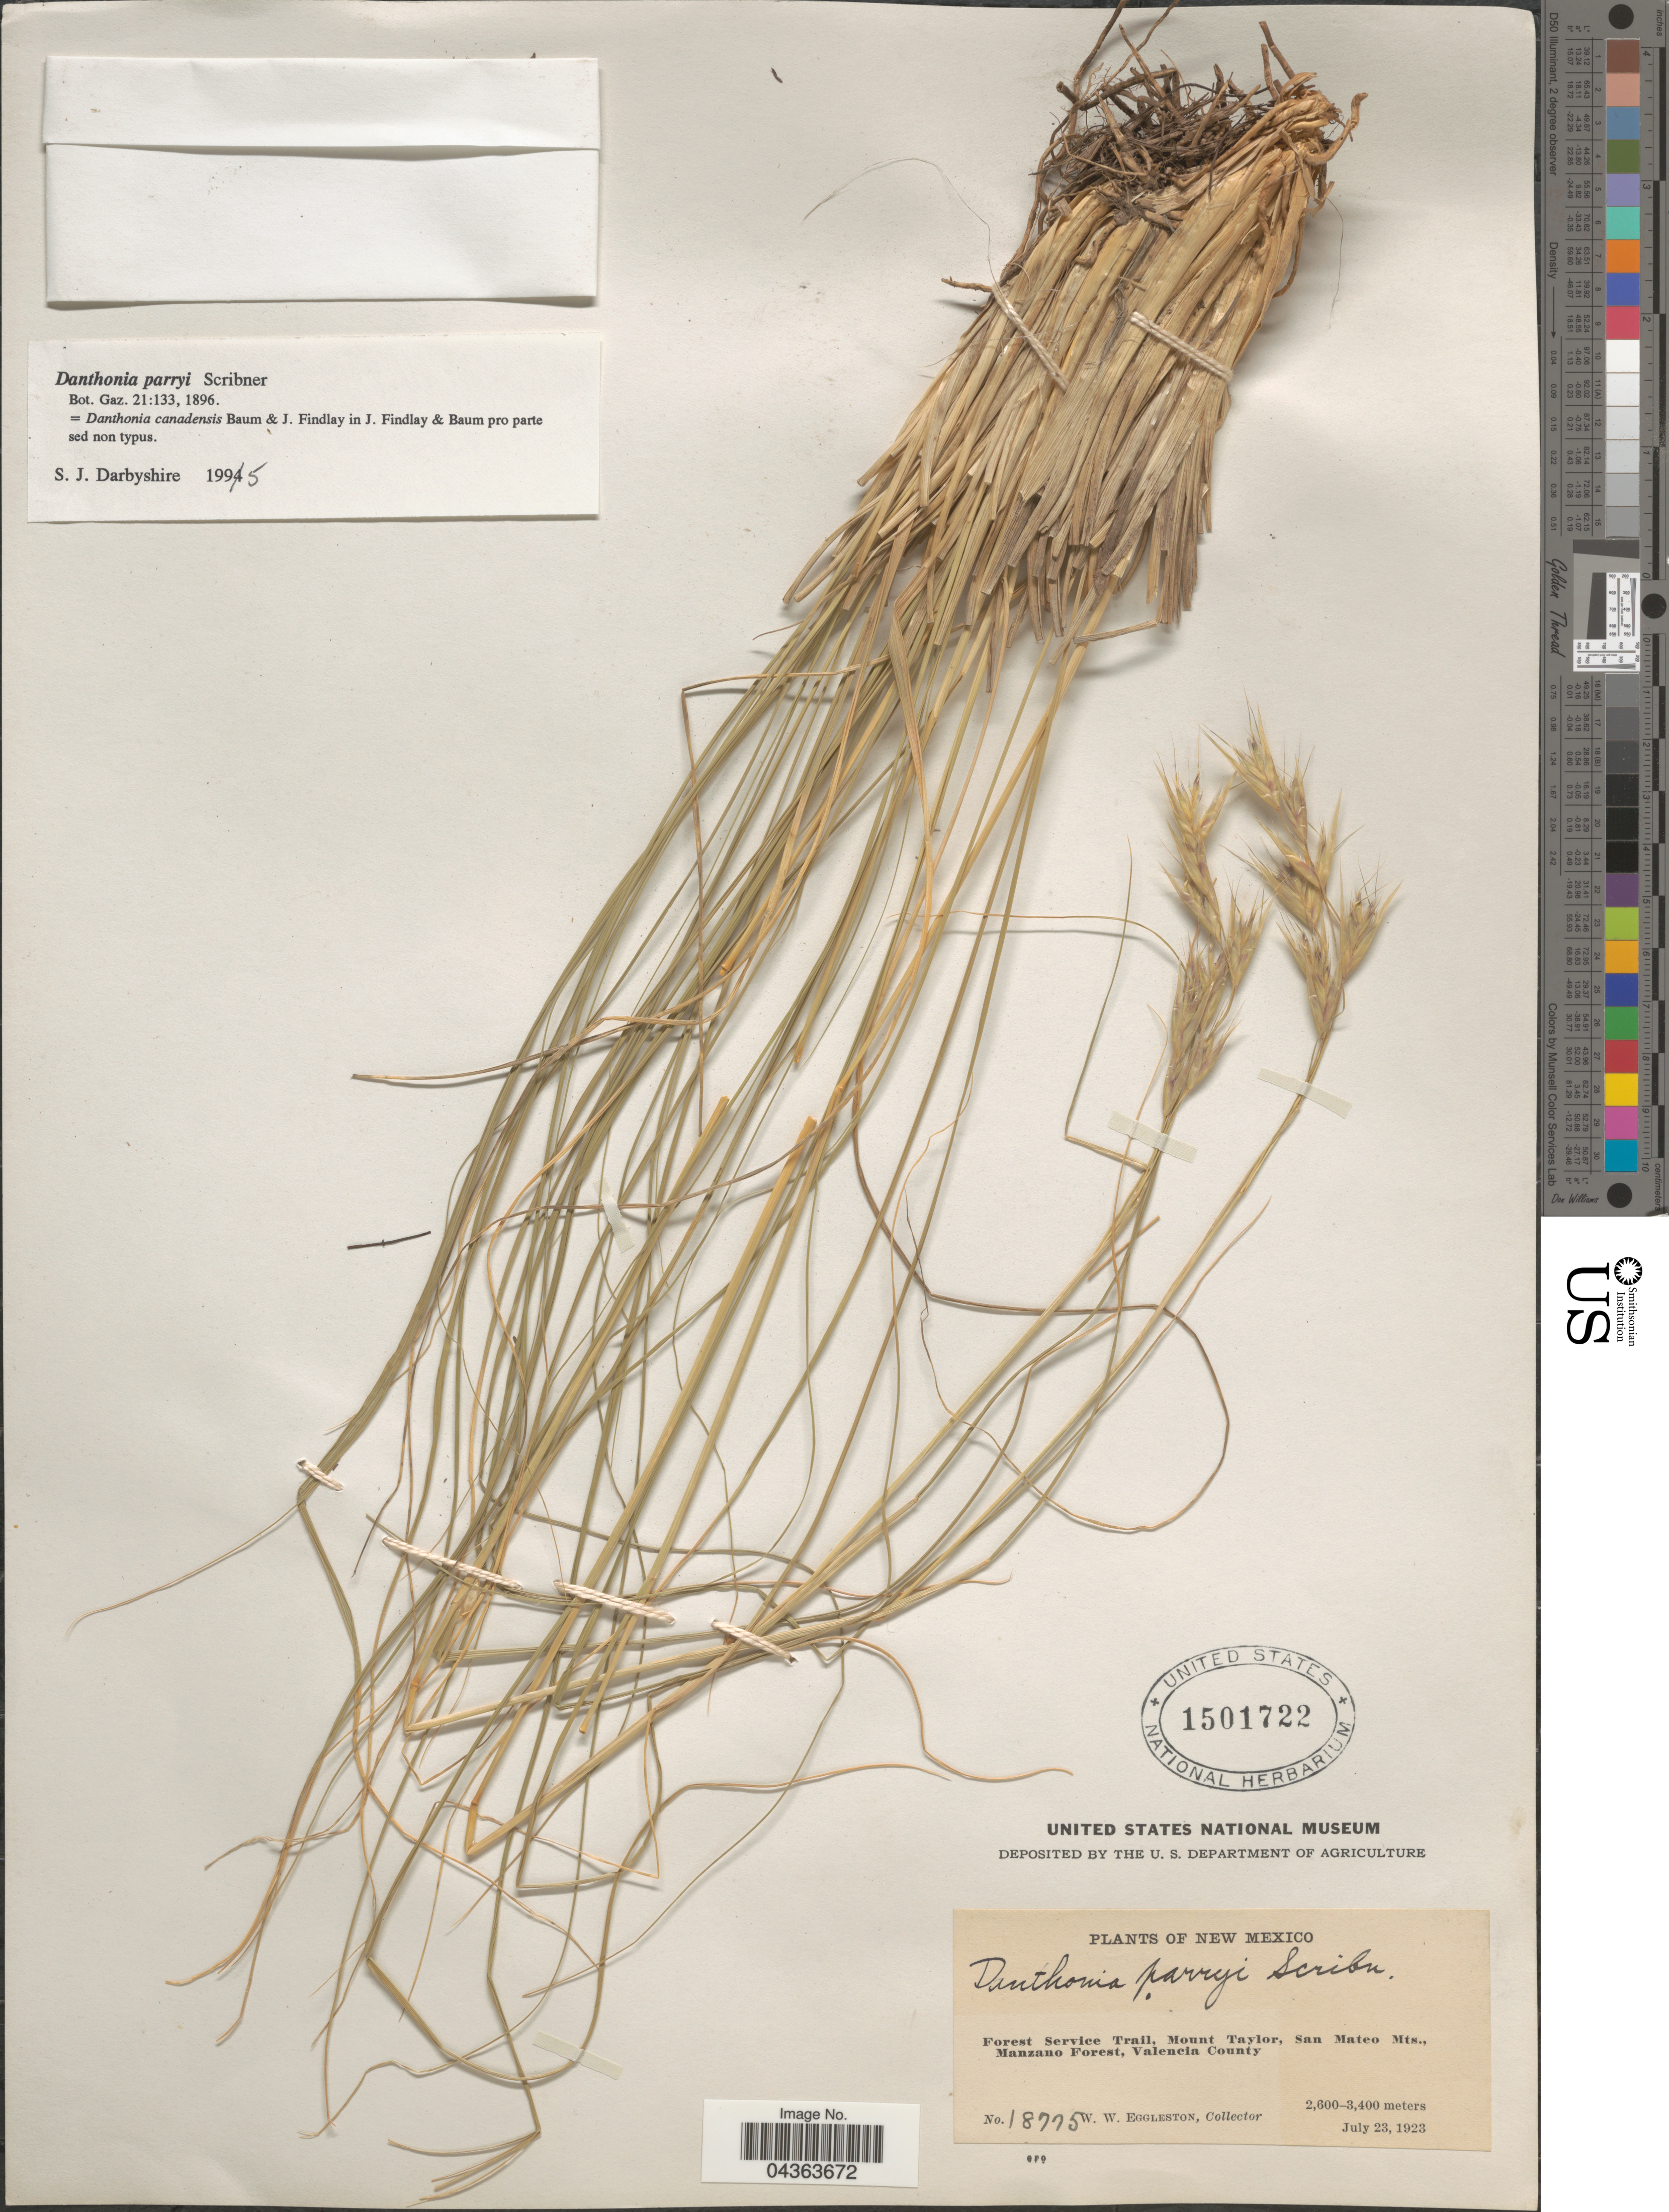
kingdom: Plantae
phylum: Tracheophyta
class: Liliopsida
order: Poales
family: Poaceae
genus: Danthonia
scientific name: Danthonia parryi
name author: Scribn.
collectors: W. W. Eggleston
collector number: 18775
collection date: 1923-07-23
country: United States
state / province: New Mexico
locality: Forest Service Trail, Mount Taylor, San Mateo Mts., Manzano Forest, Valencia County.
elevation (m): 2600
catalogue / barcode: US 1501722